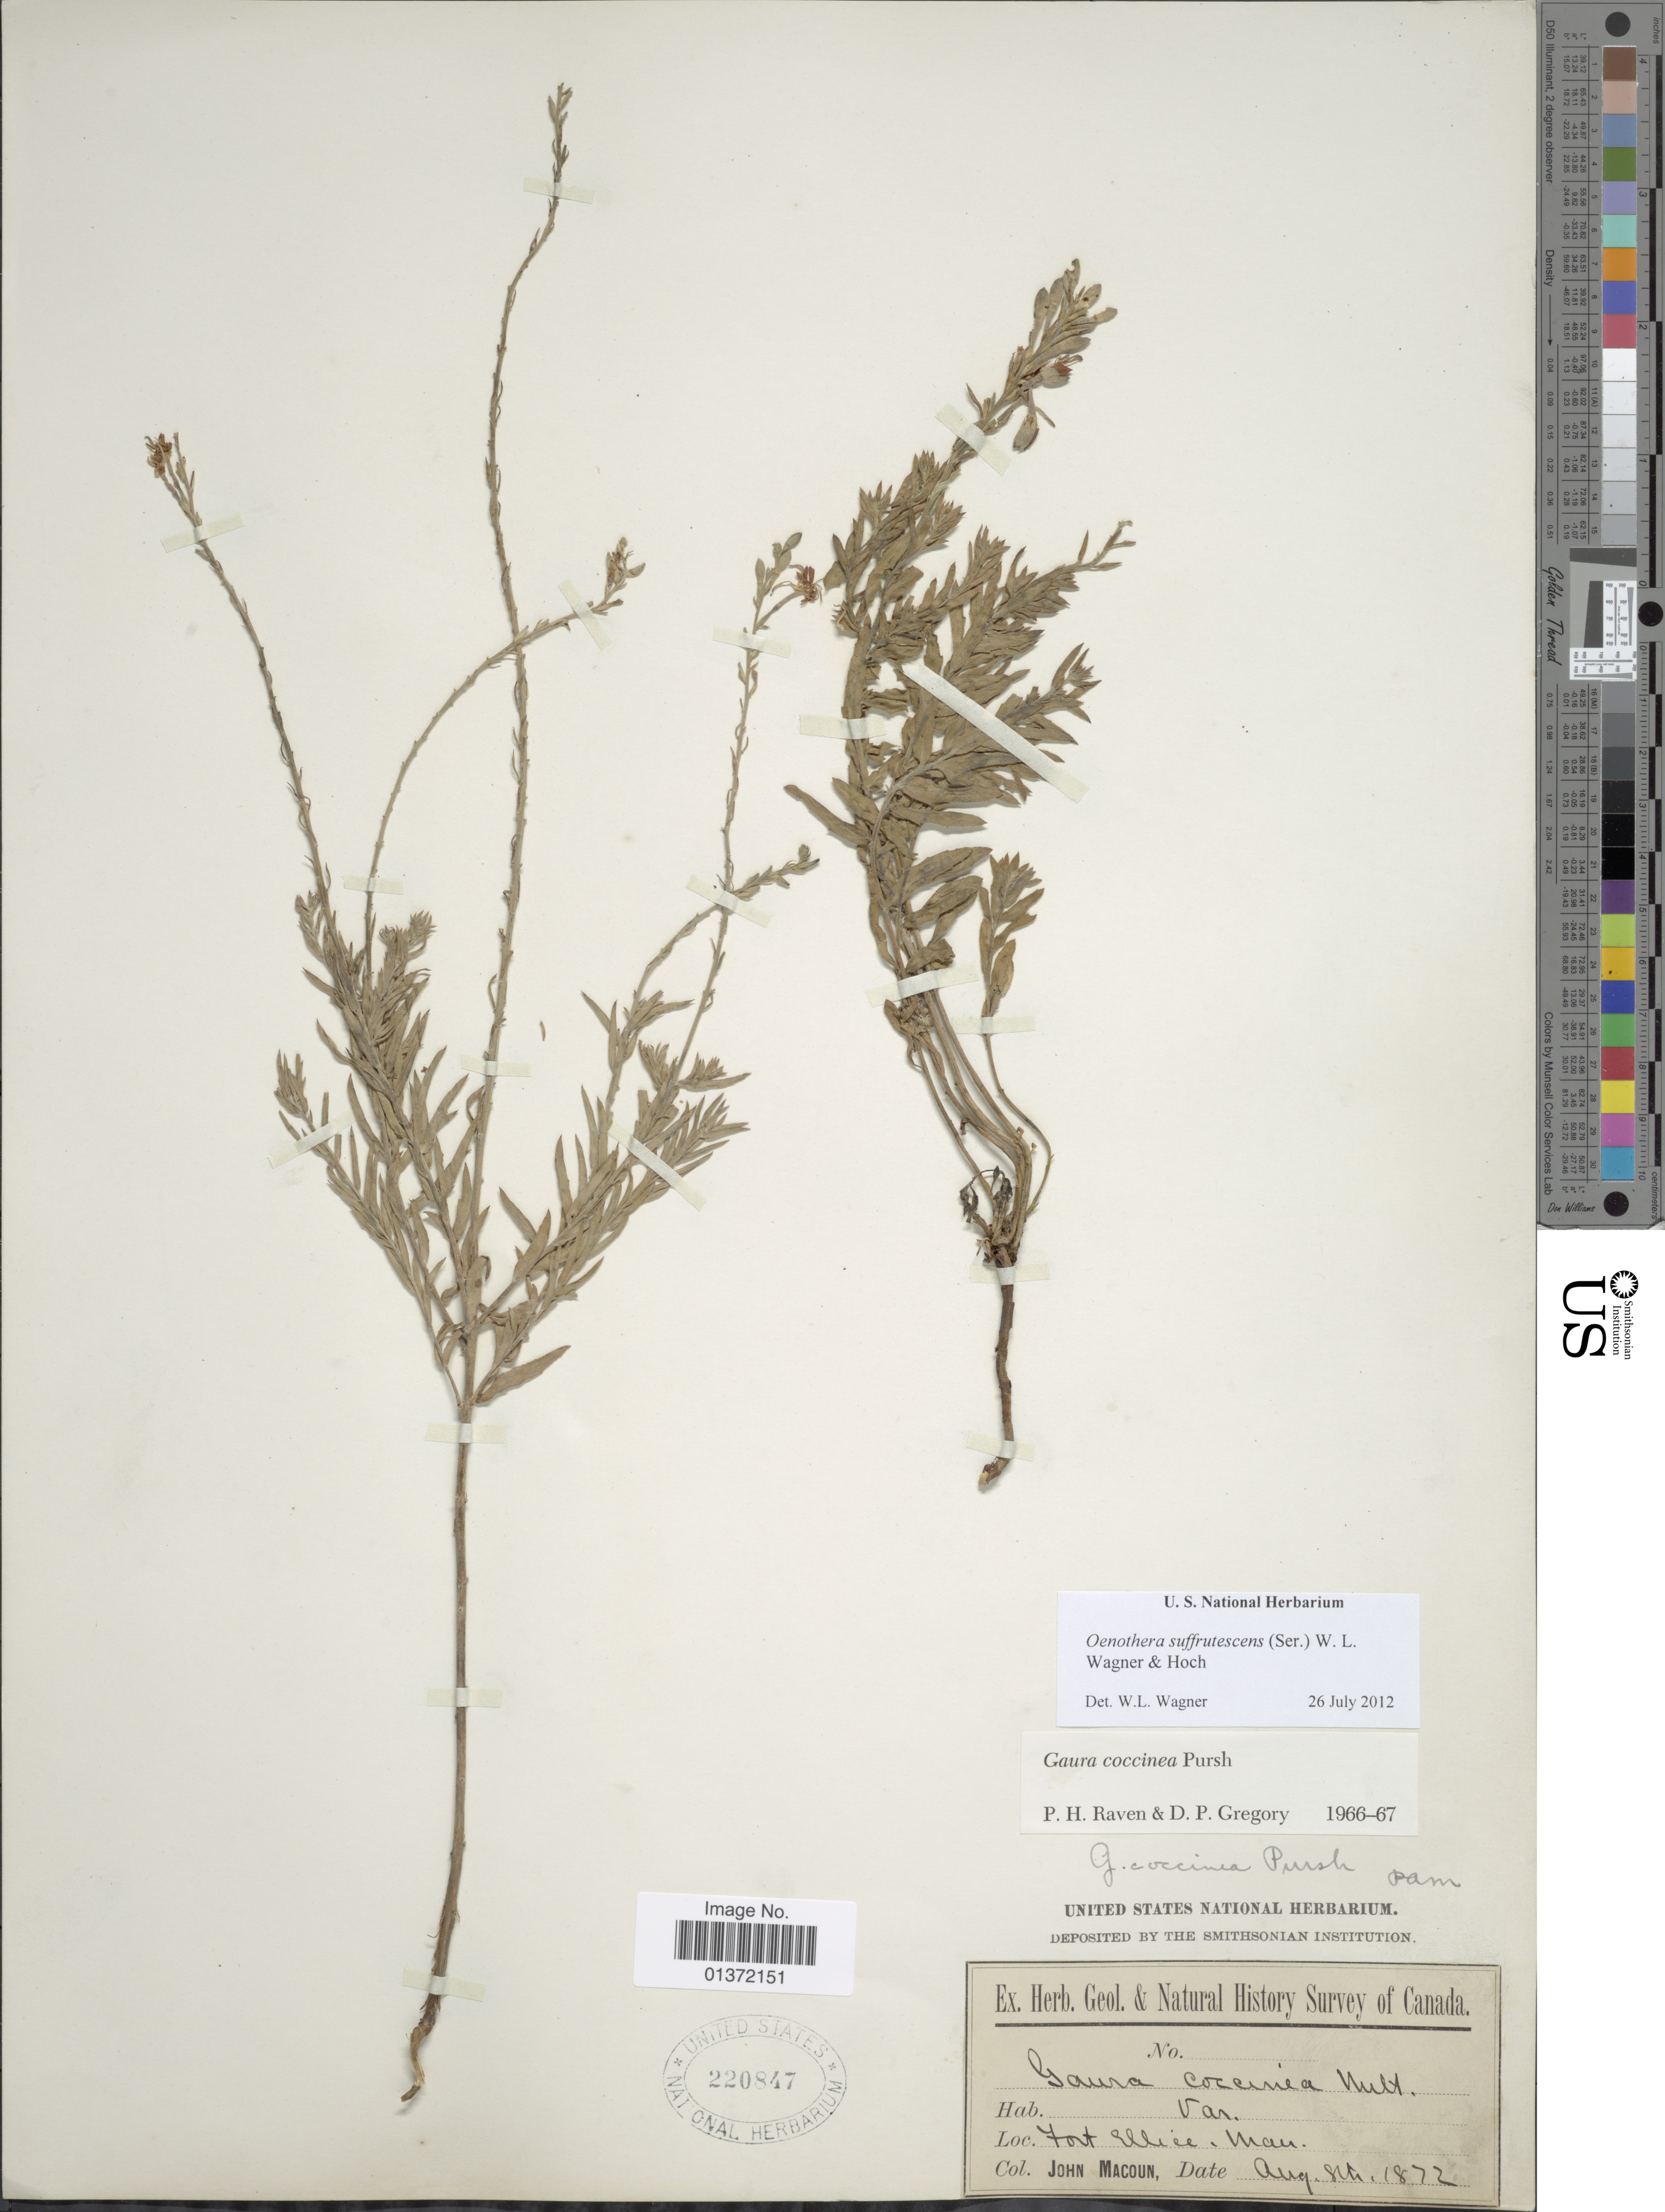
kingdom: Plantae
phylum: Tracheophyta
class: Magnoliopsida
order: Myrtales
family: Onagraceae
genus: Oenothera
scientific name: Oenothera suffrutescens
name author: (Ser.) W.L. Wagner & Hoch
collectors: J. Macoun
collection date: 1872-08-08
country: Canada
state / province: Manitoba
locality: Fort Ellice, Man.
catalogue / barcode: US 220847